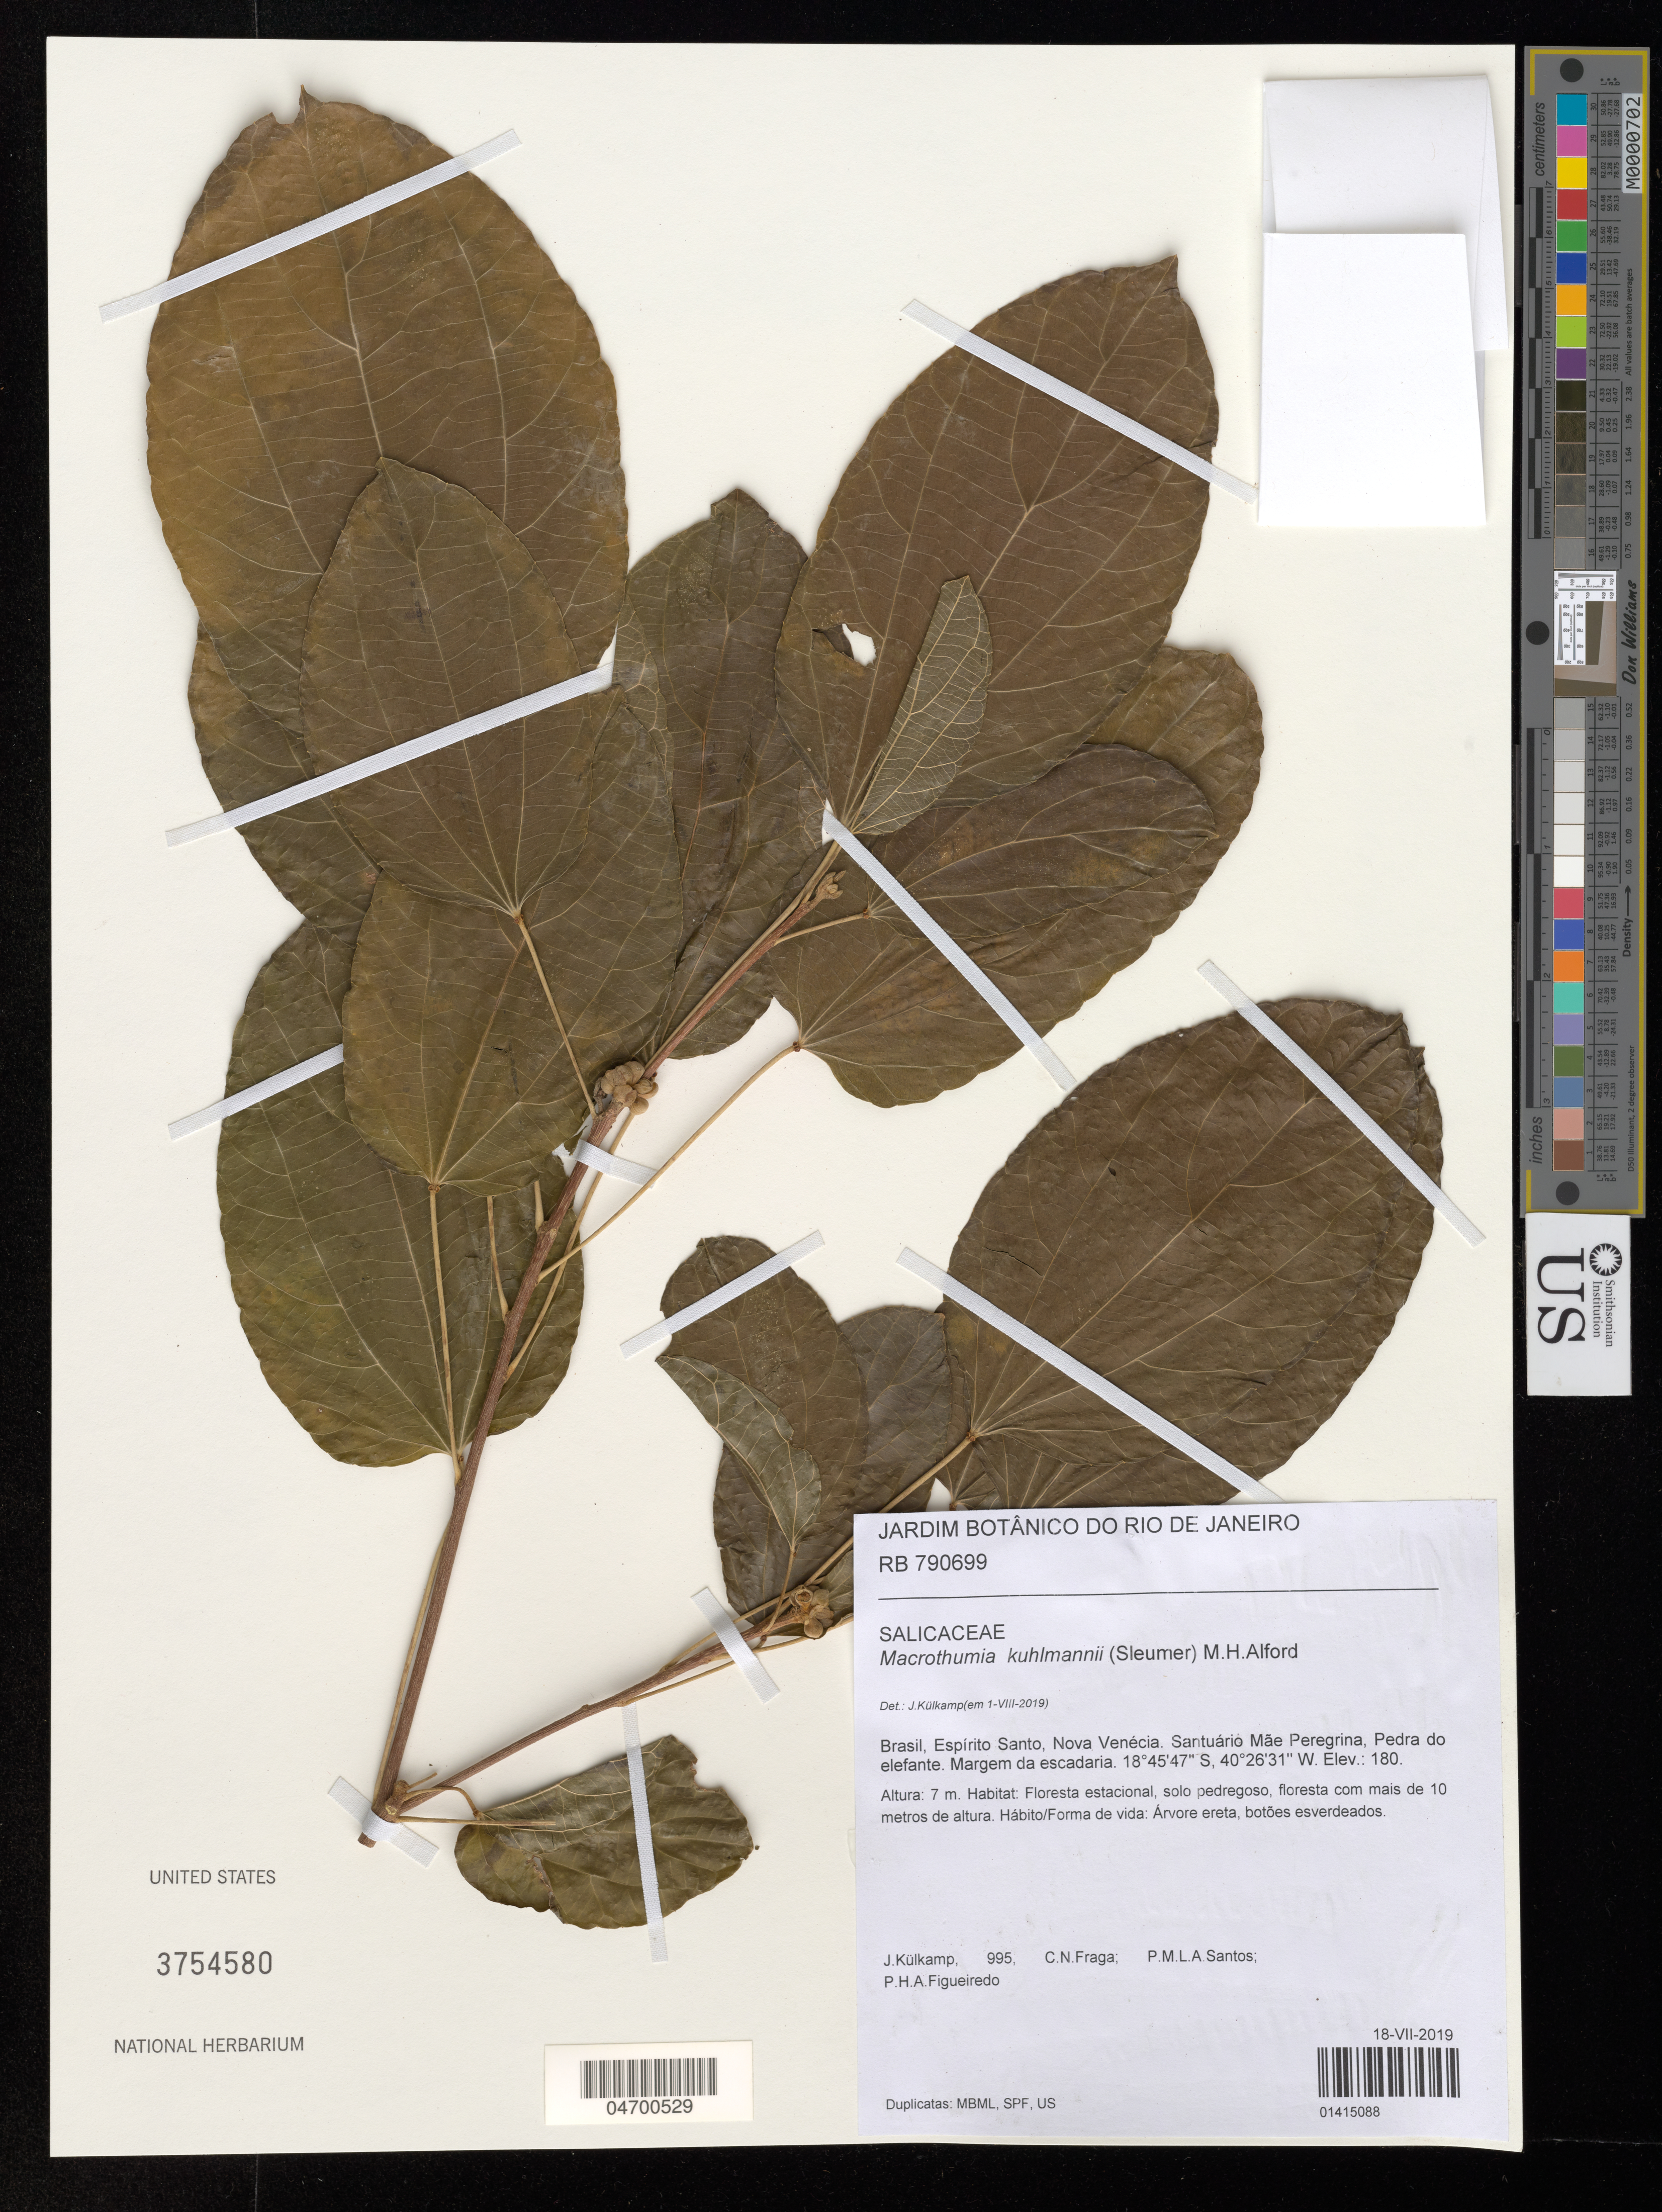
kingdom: Plantae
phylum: Tracheophyta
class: Magnoliopsida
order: Malpighiales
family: Salicaceae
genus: Macrothumia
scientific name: Macrothumia kuhlmannii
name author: (Sleumer) M.H. Alford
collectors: J. Külkamp, C. Fraga, P. Santos & P. Figueiredo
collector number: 995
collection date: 2019-07-18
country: Brazil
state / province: Espírito Santo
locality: Santo, Nova Venécia. Santuário Mãe Peregrina, Pedra do elefante. Margem da escadaria.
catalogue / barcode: US 3754580